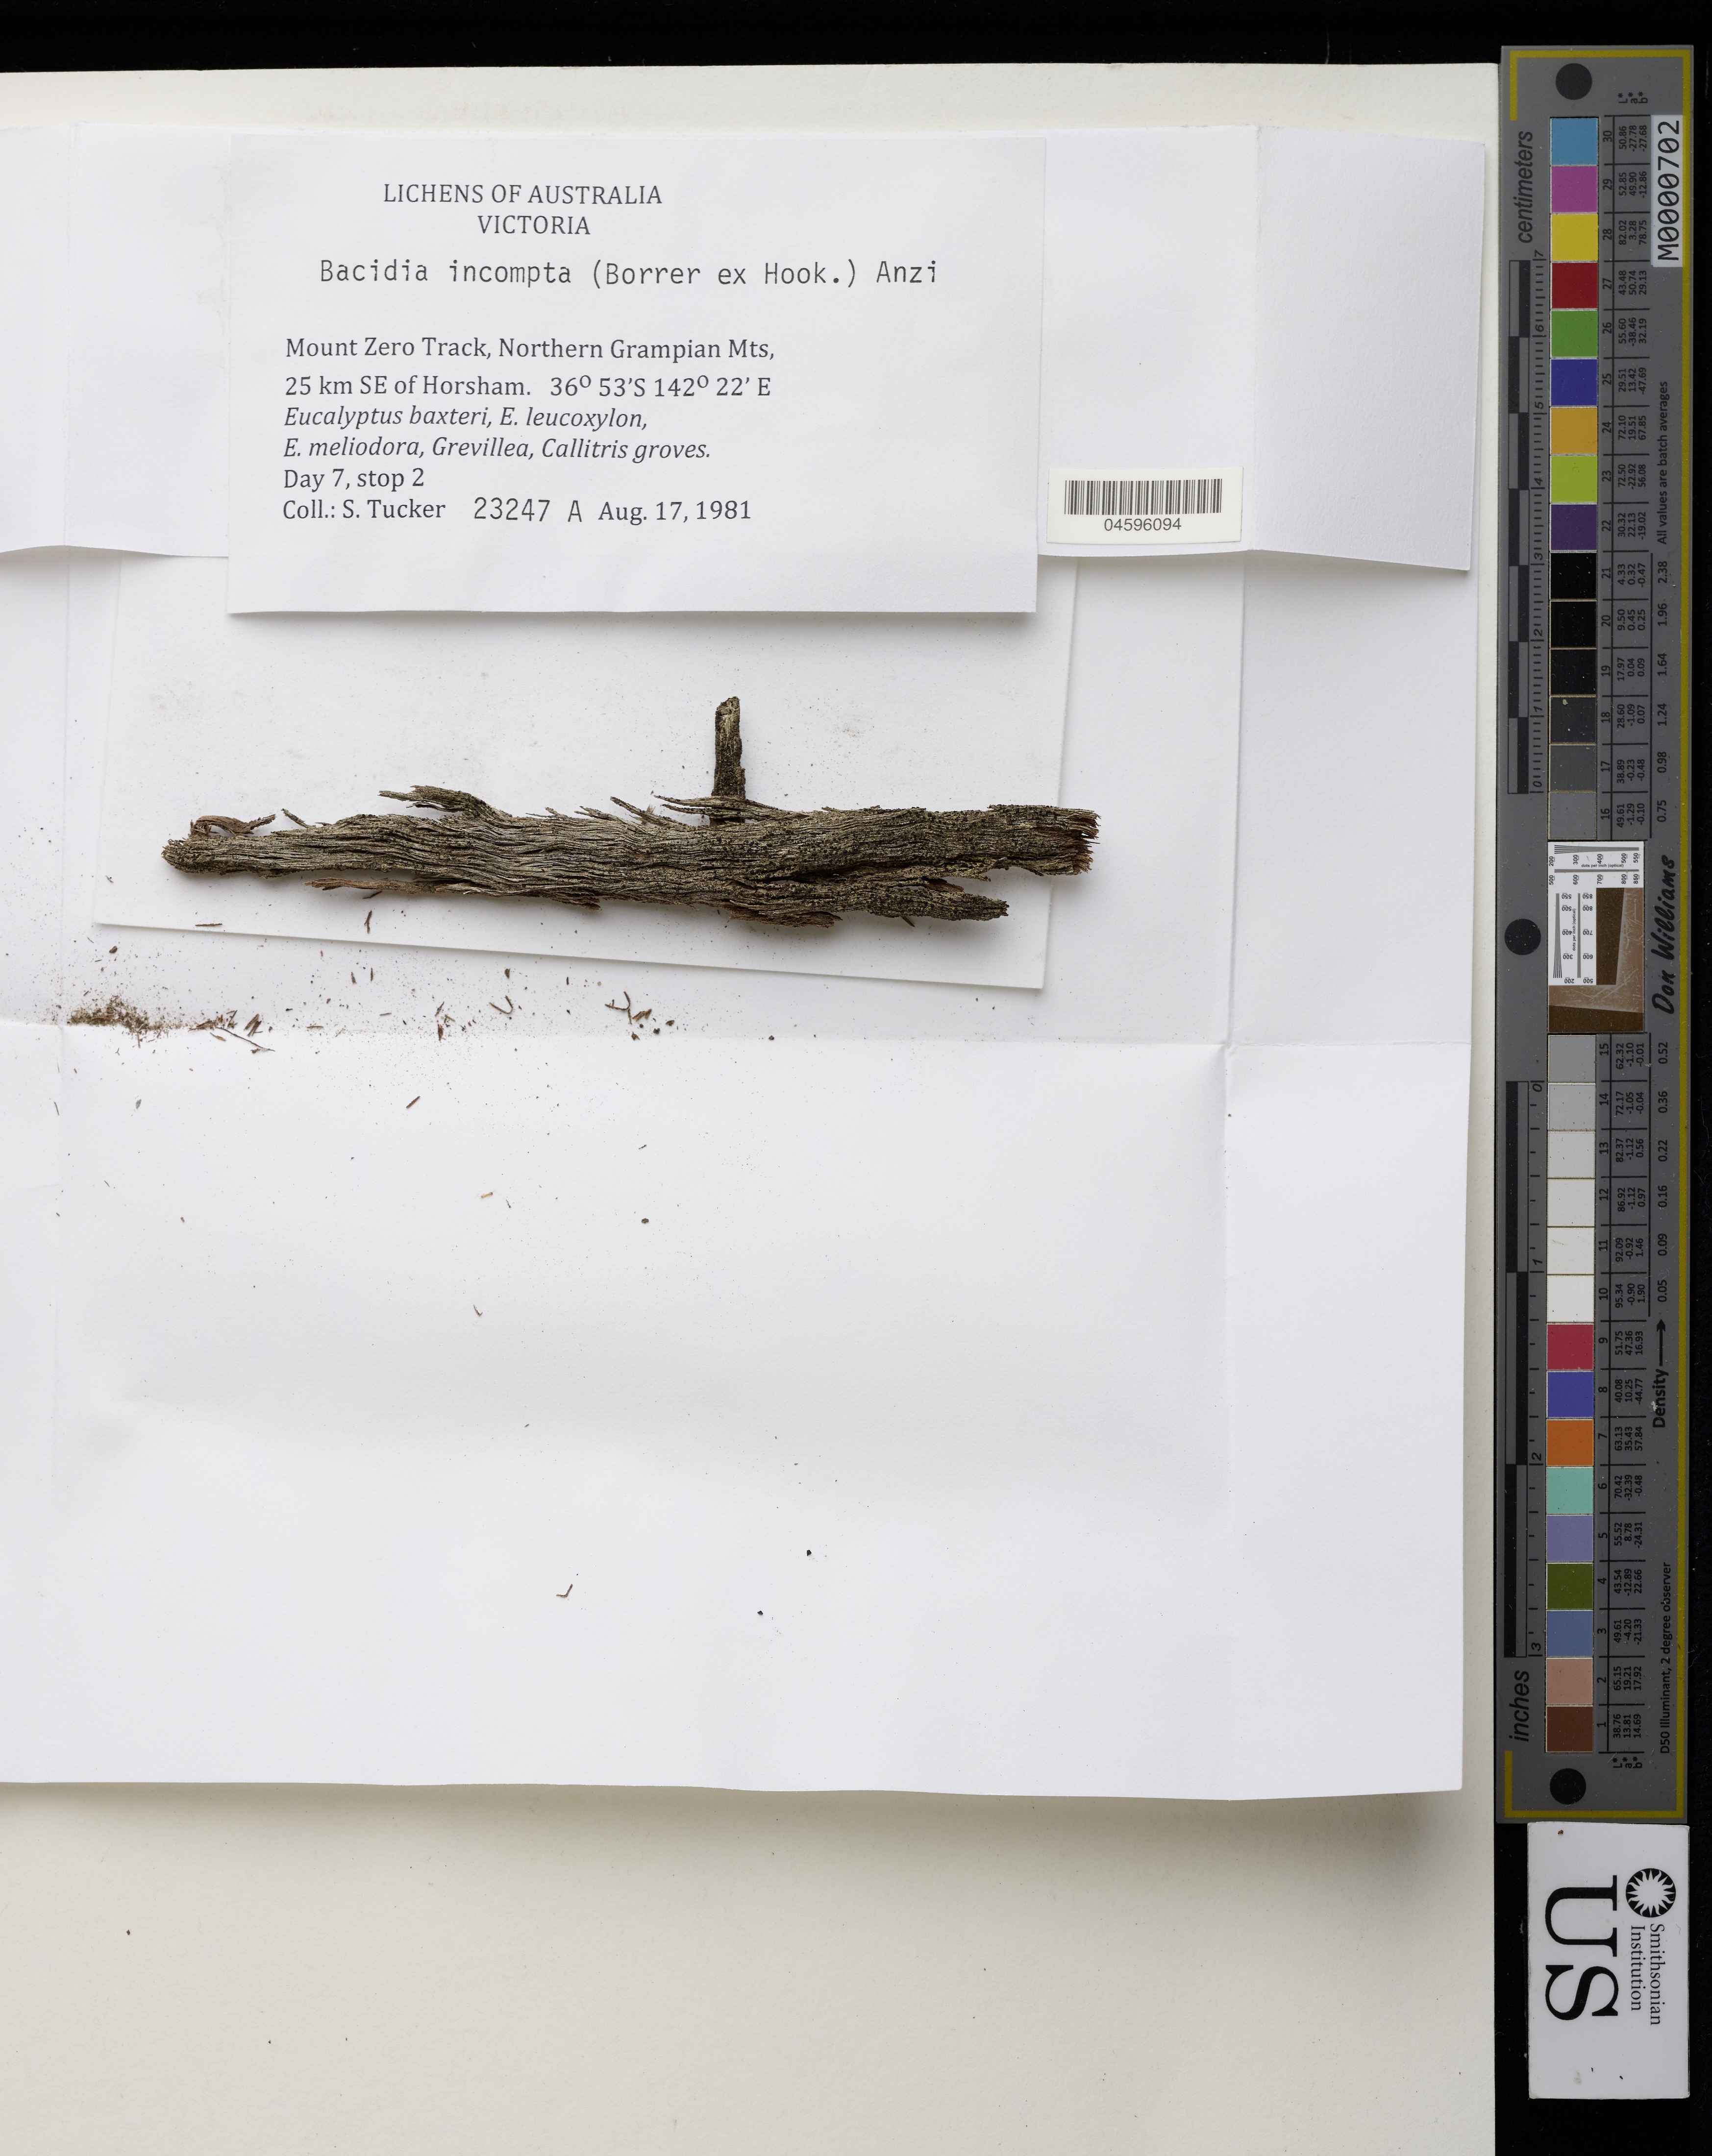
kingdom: Fungi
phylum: Ascomycota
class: Lecanoromycetes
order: Lecanorales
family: Ramalinaceae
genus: Bacidia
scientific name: Bacidia incompta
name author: (Borrer & Hook.) Anzi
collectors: S. Tucker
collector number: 23247 A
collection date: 1981-08-17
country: Australia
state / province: Victoria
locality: Mount Zero Track, Northern Grampian Mts, 25 km SE of Horsham.